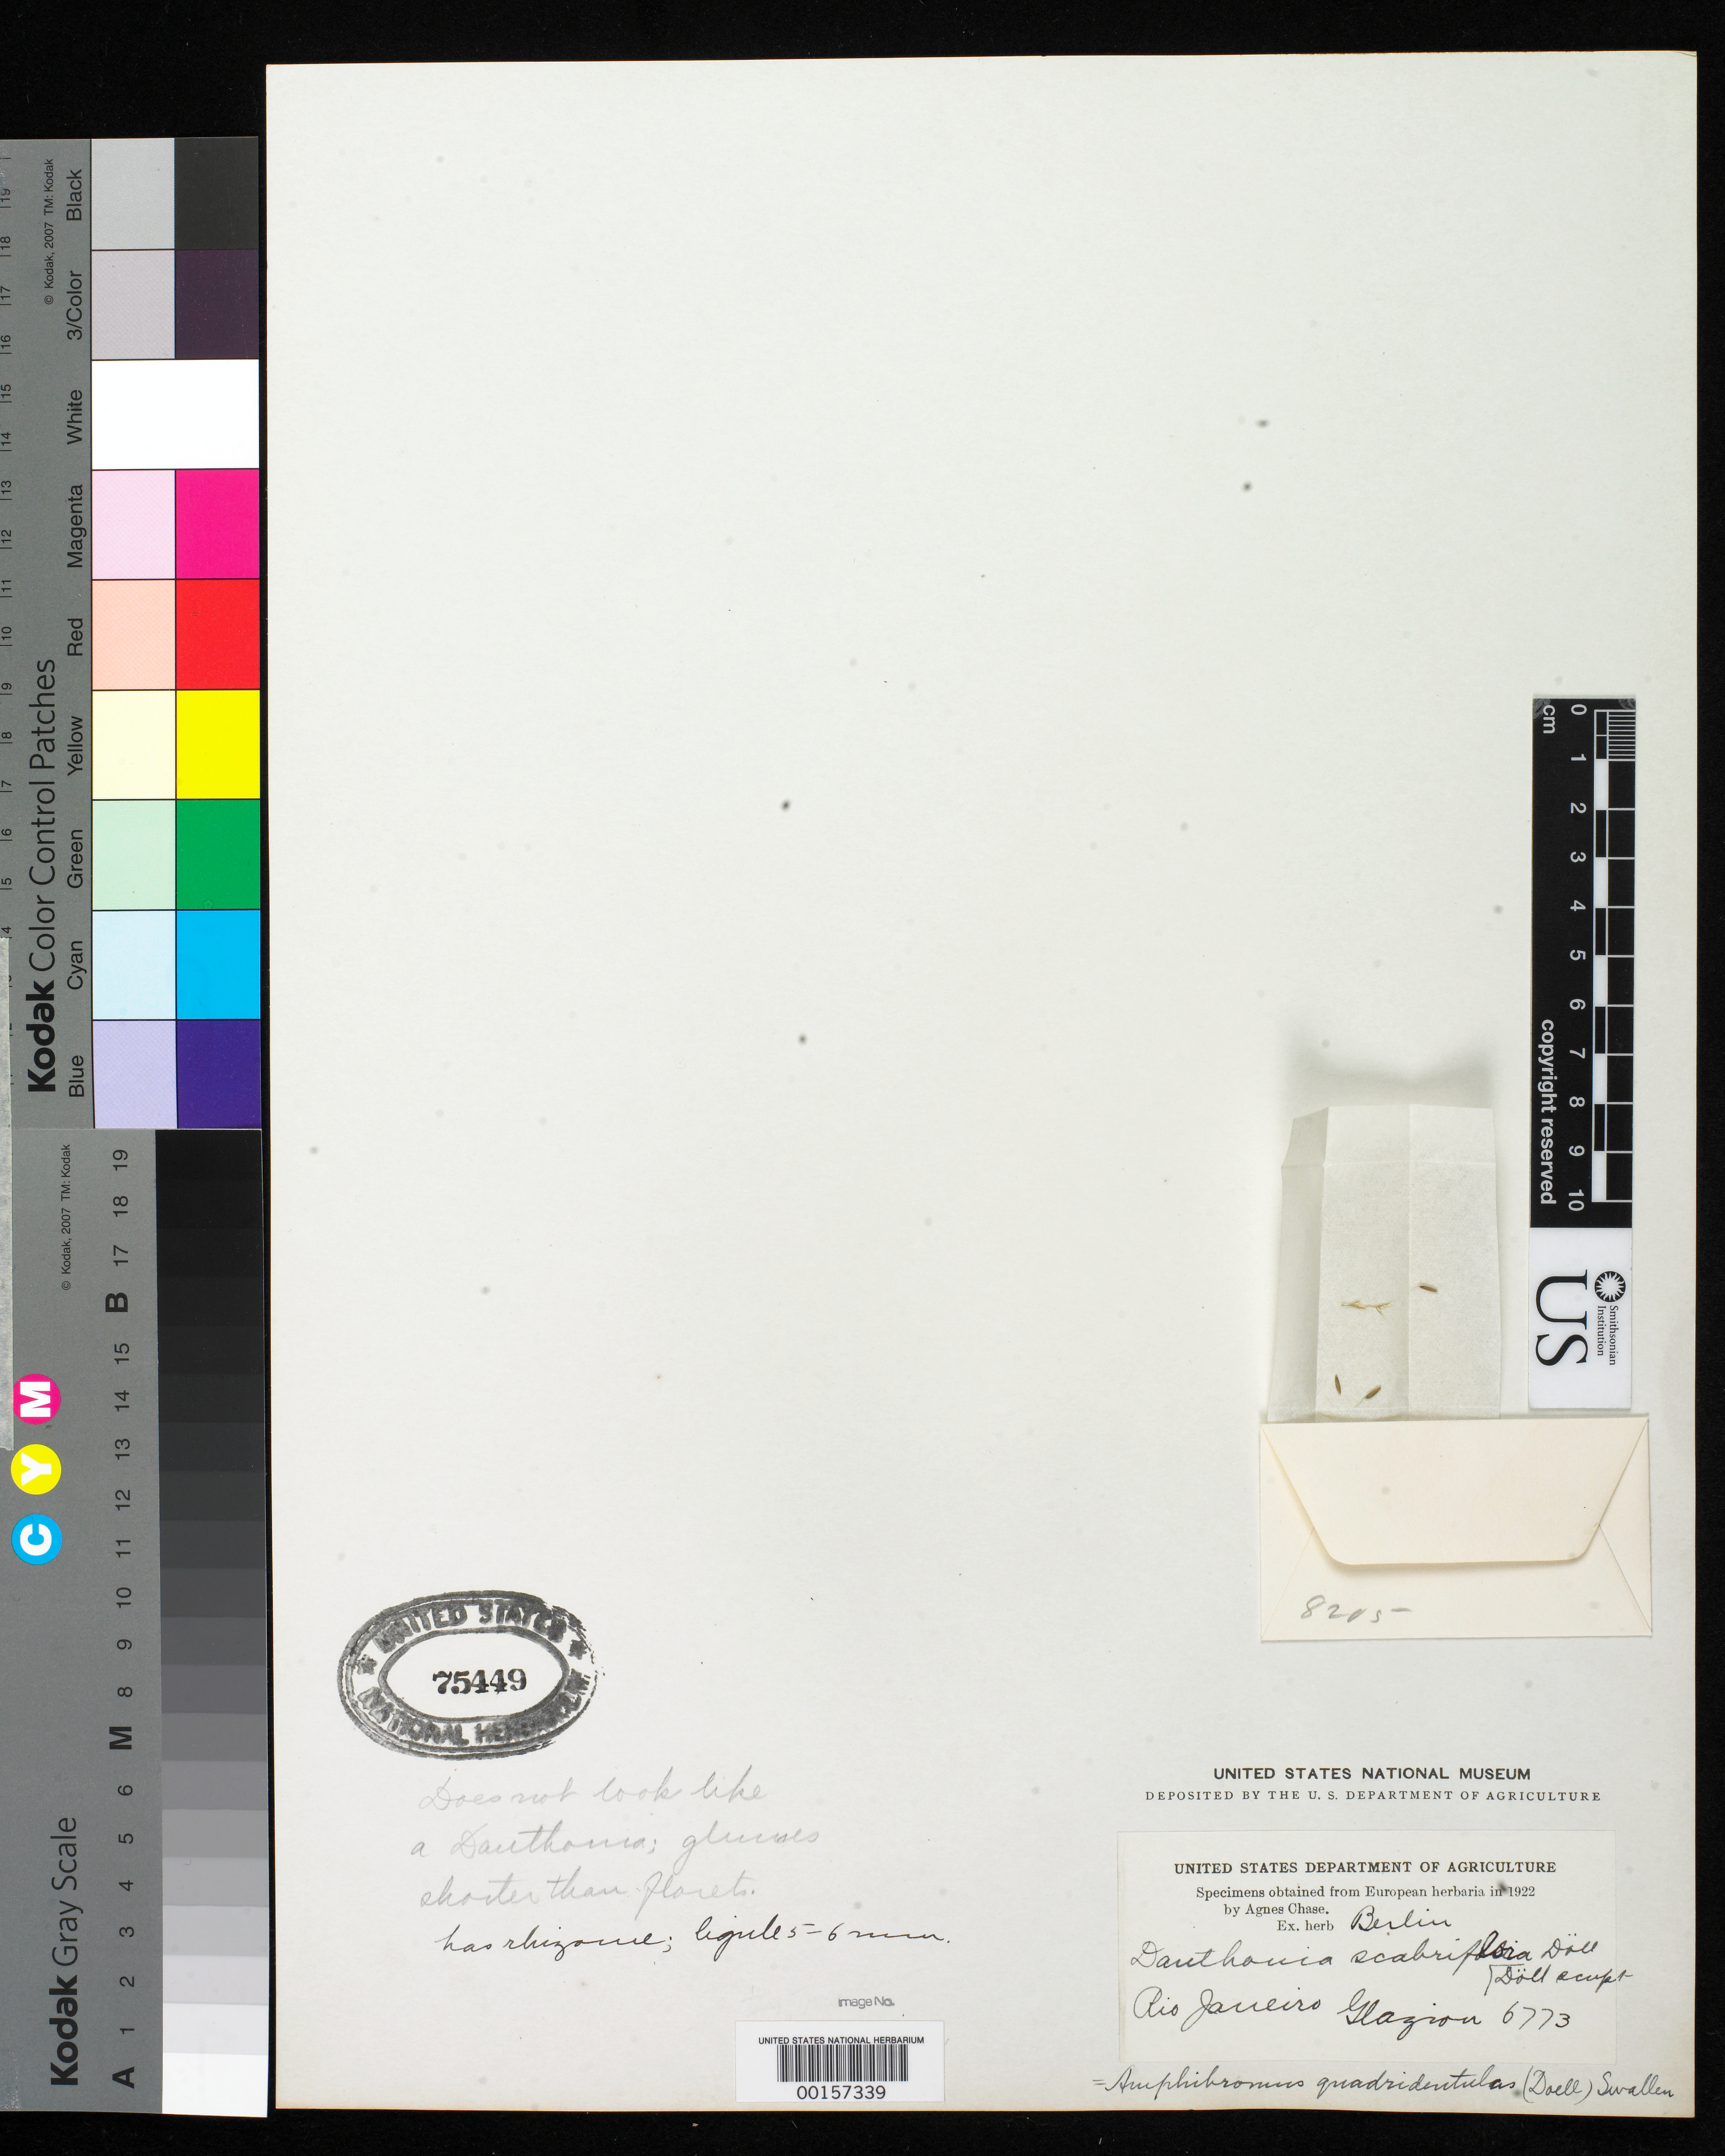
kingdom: Plantae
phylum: Tracheophyta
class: Liliopsida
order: Poales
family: Poaceae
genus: Danthonia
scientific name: Danthonia scabriflora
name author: Döll in Mart.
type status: Type Fragment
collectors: A. F. M. Glaziou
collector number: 6773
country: Brazil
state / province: Rio de Janeiro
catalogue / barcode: US 75449